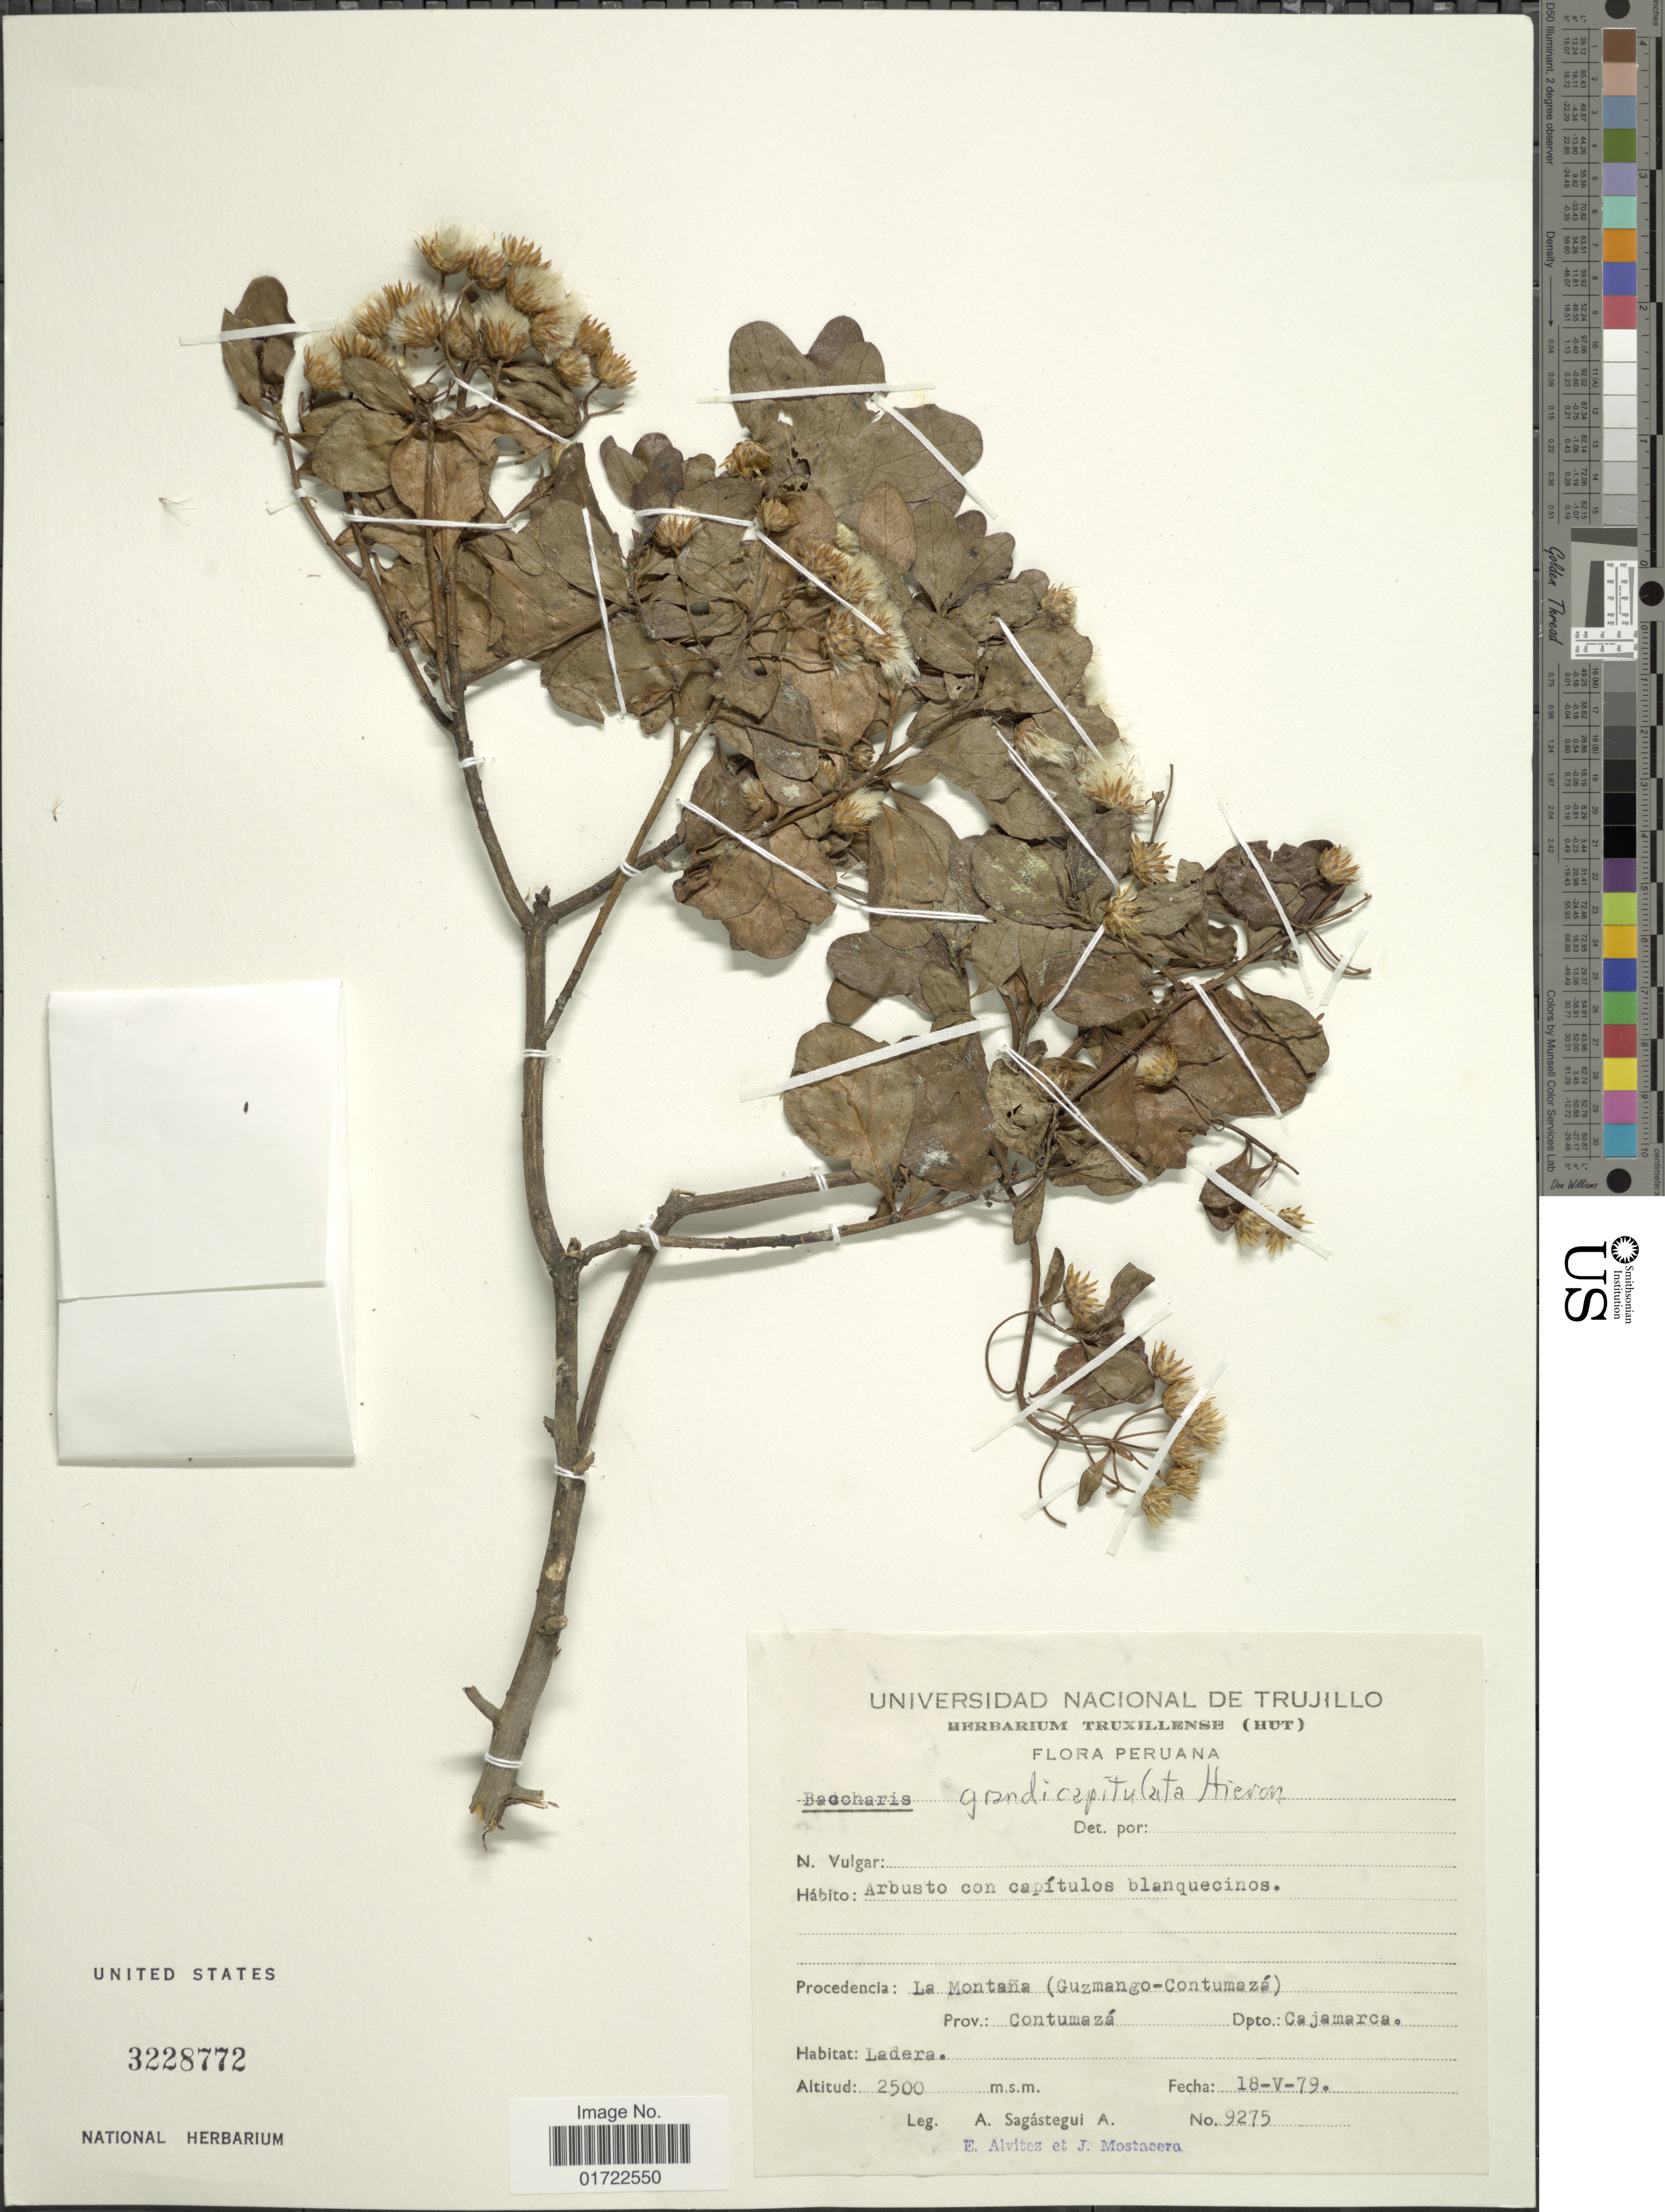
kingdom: Plantae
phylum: Tracheophyta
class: Magnoliopsida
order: Asterales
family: Asteraceae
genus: Baccharis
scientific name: Baccharis grandicapitulata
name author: Hieron.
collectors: A. Sagástegui A., E. Alvites & J. Mostacero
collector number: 9275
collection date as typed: Transcribed d/m/y: 18/5/79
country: Peru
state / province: Cajamarca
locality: Procedencia: La Montana (Guzmango-Contumaza), Prov.: Contumaza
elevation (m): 2500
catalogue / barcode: US 3228772